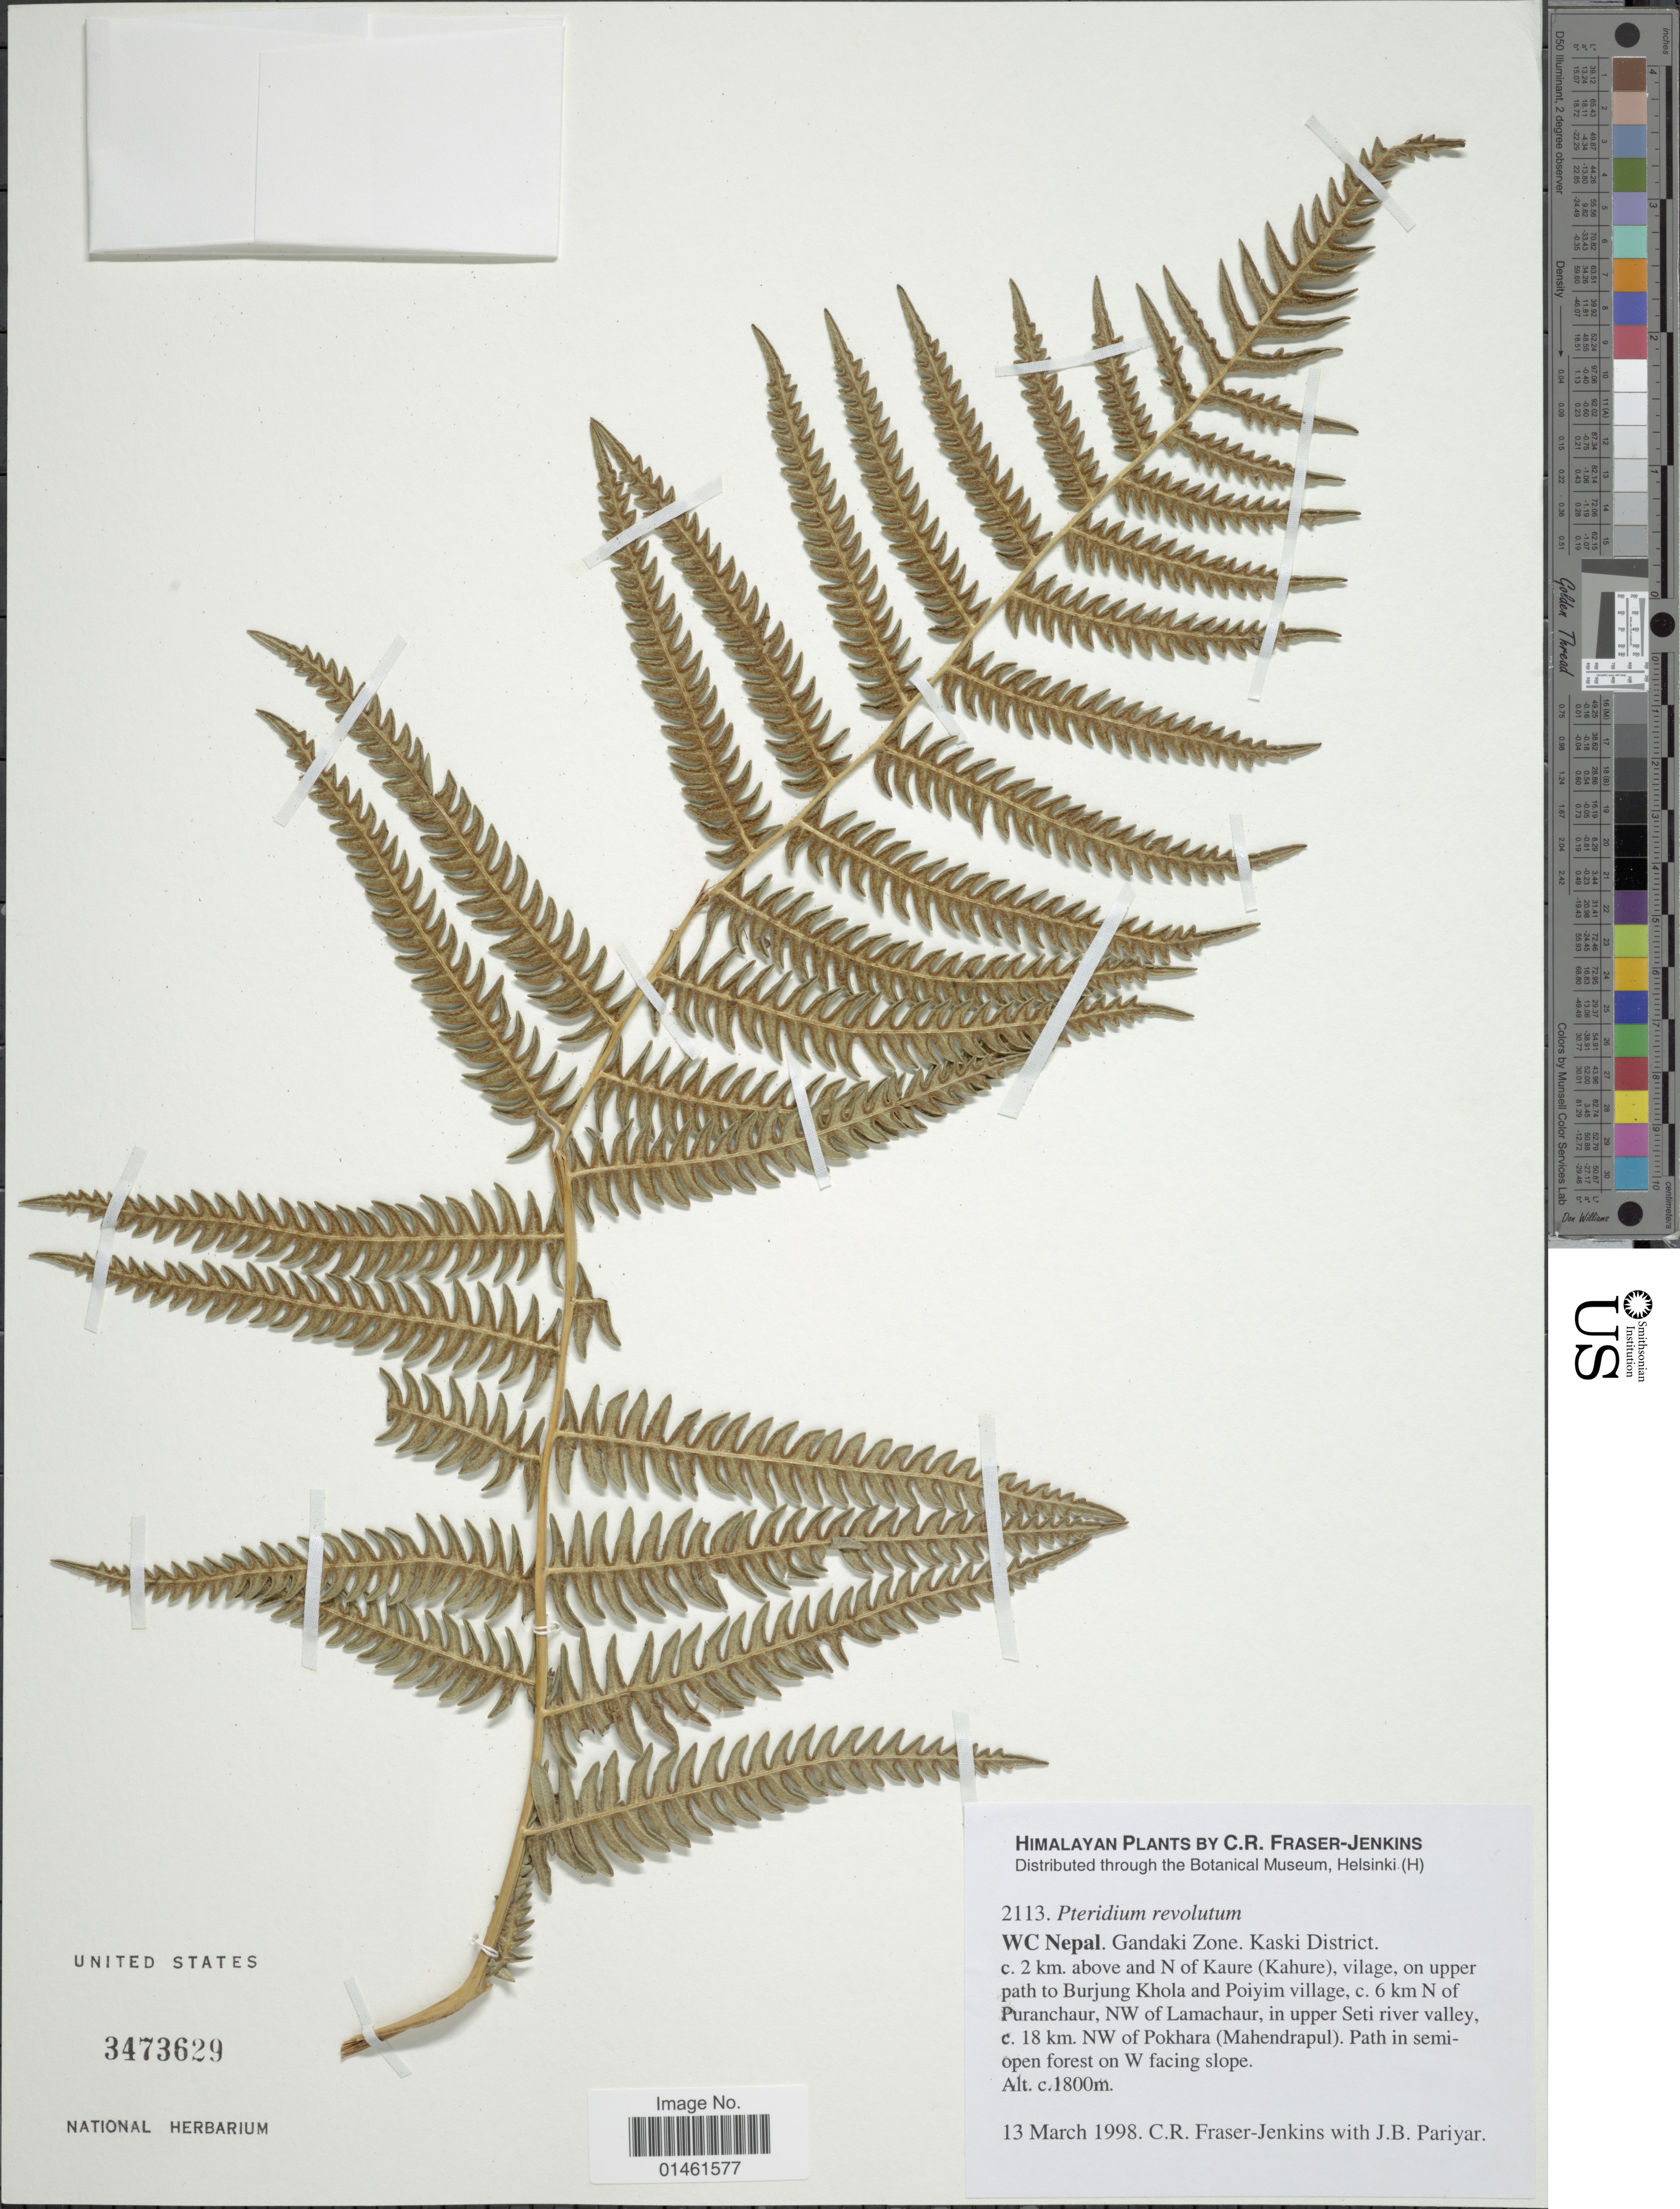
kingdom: Plantae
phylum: Tracheophyta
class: Polypodiopsida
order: Polypodiales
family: Dennstaedtiaceae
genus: Pteridium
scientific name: Pteridium aquilinum var. wightianum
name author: (J. Agardh) R.M. Tryon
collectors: C. R. Fraser-Jenkins & J. Pariyar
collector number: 2113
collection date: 1998-03-13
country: Nepal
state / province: Gandaki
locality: WC Nepal, Gandaki Zone, Kaski District, c. 2km above and N of Kaure(Kahure), village on upper path to Burjung Khola and Poiyim Village, c. 6km N of Puranchaur, NW of Lamachaur, in upper Seti river valley, c. 18 km NW of Pokhara(Mahendrapul), path in semi open forest on W facing slope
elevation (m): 1800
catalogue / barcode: US 3473629